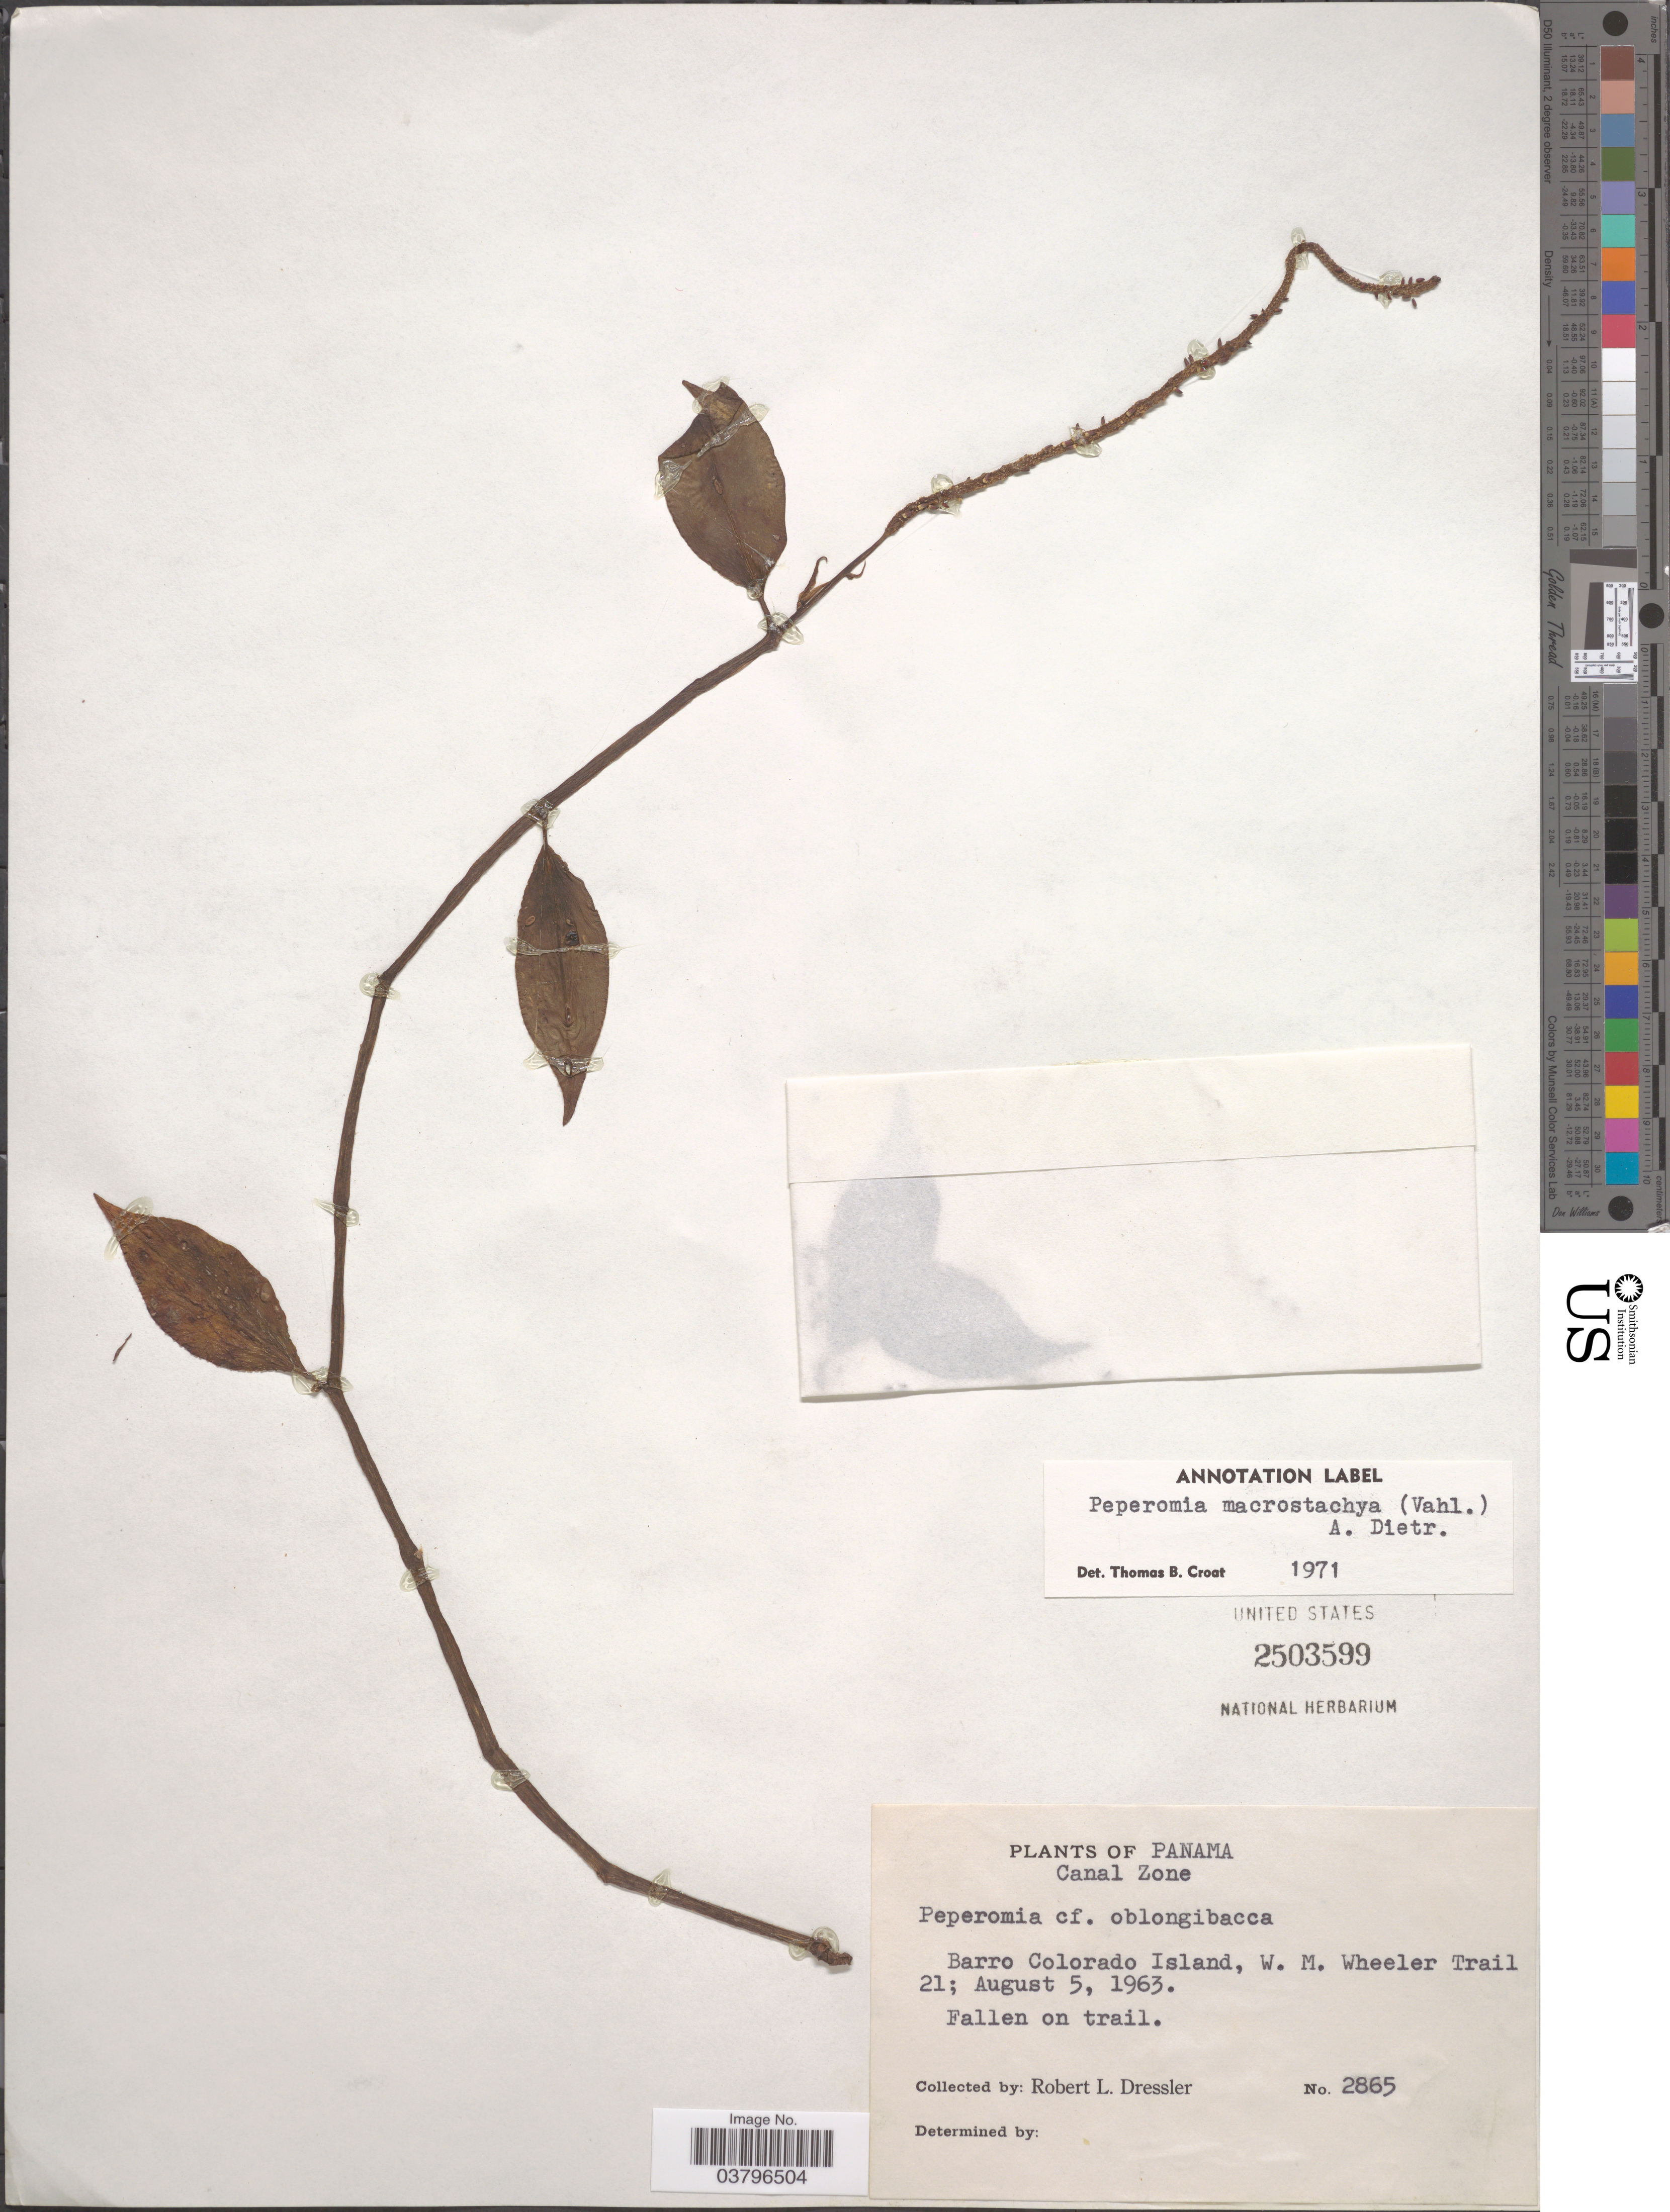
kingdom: Plantae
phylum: Tracheophyta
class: Magnoliopsida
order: Piperales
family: Piperaceae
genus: Peperomia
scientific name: Peperomia macrostachya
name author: (Vahl) A. Dietr.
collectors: R. Dressler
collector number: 2865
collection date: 1963-08-05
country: Panama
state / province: Panamá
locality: Canal Zone. Barro Colordo Island, W. M. Wheeler Trailer 21.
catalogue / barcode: US 2503599